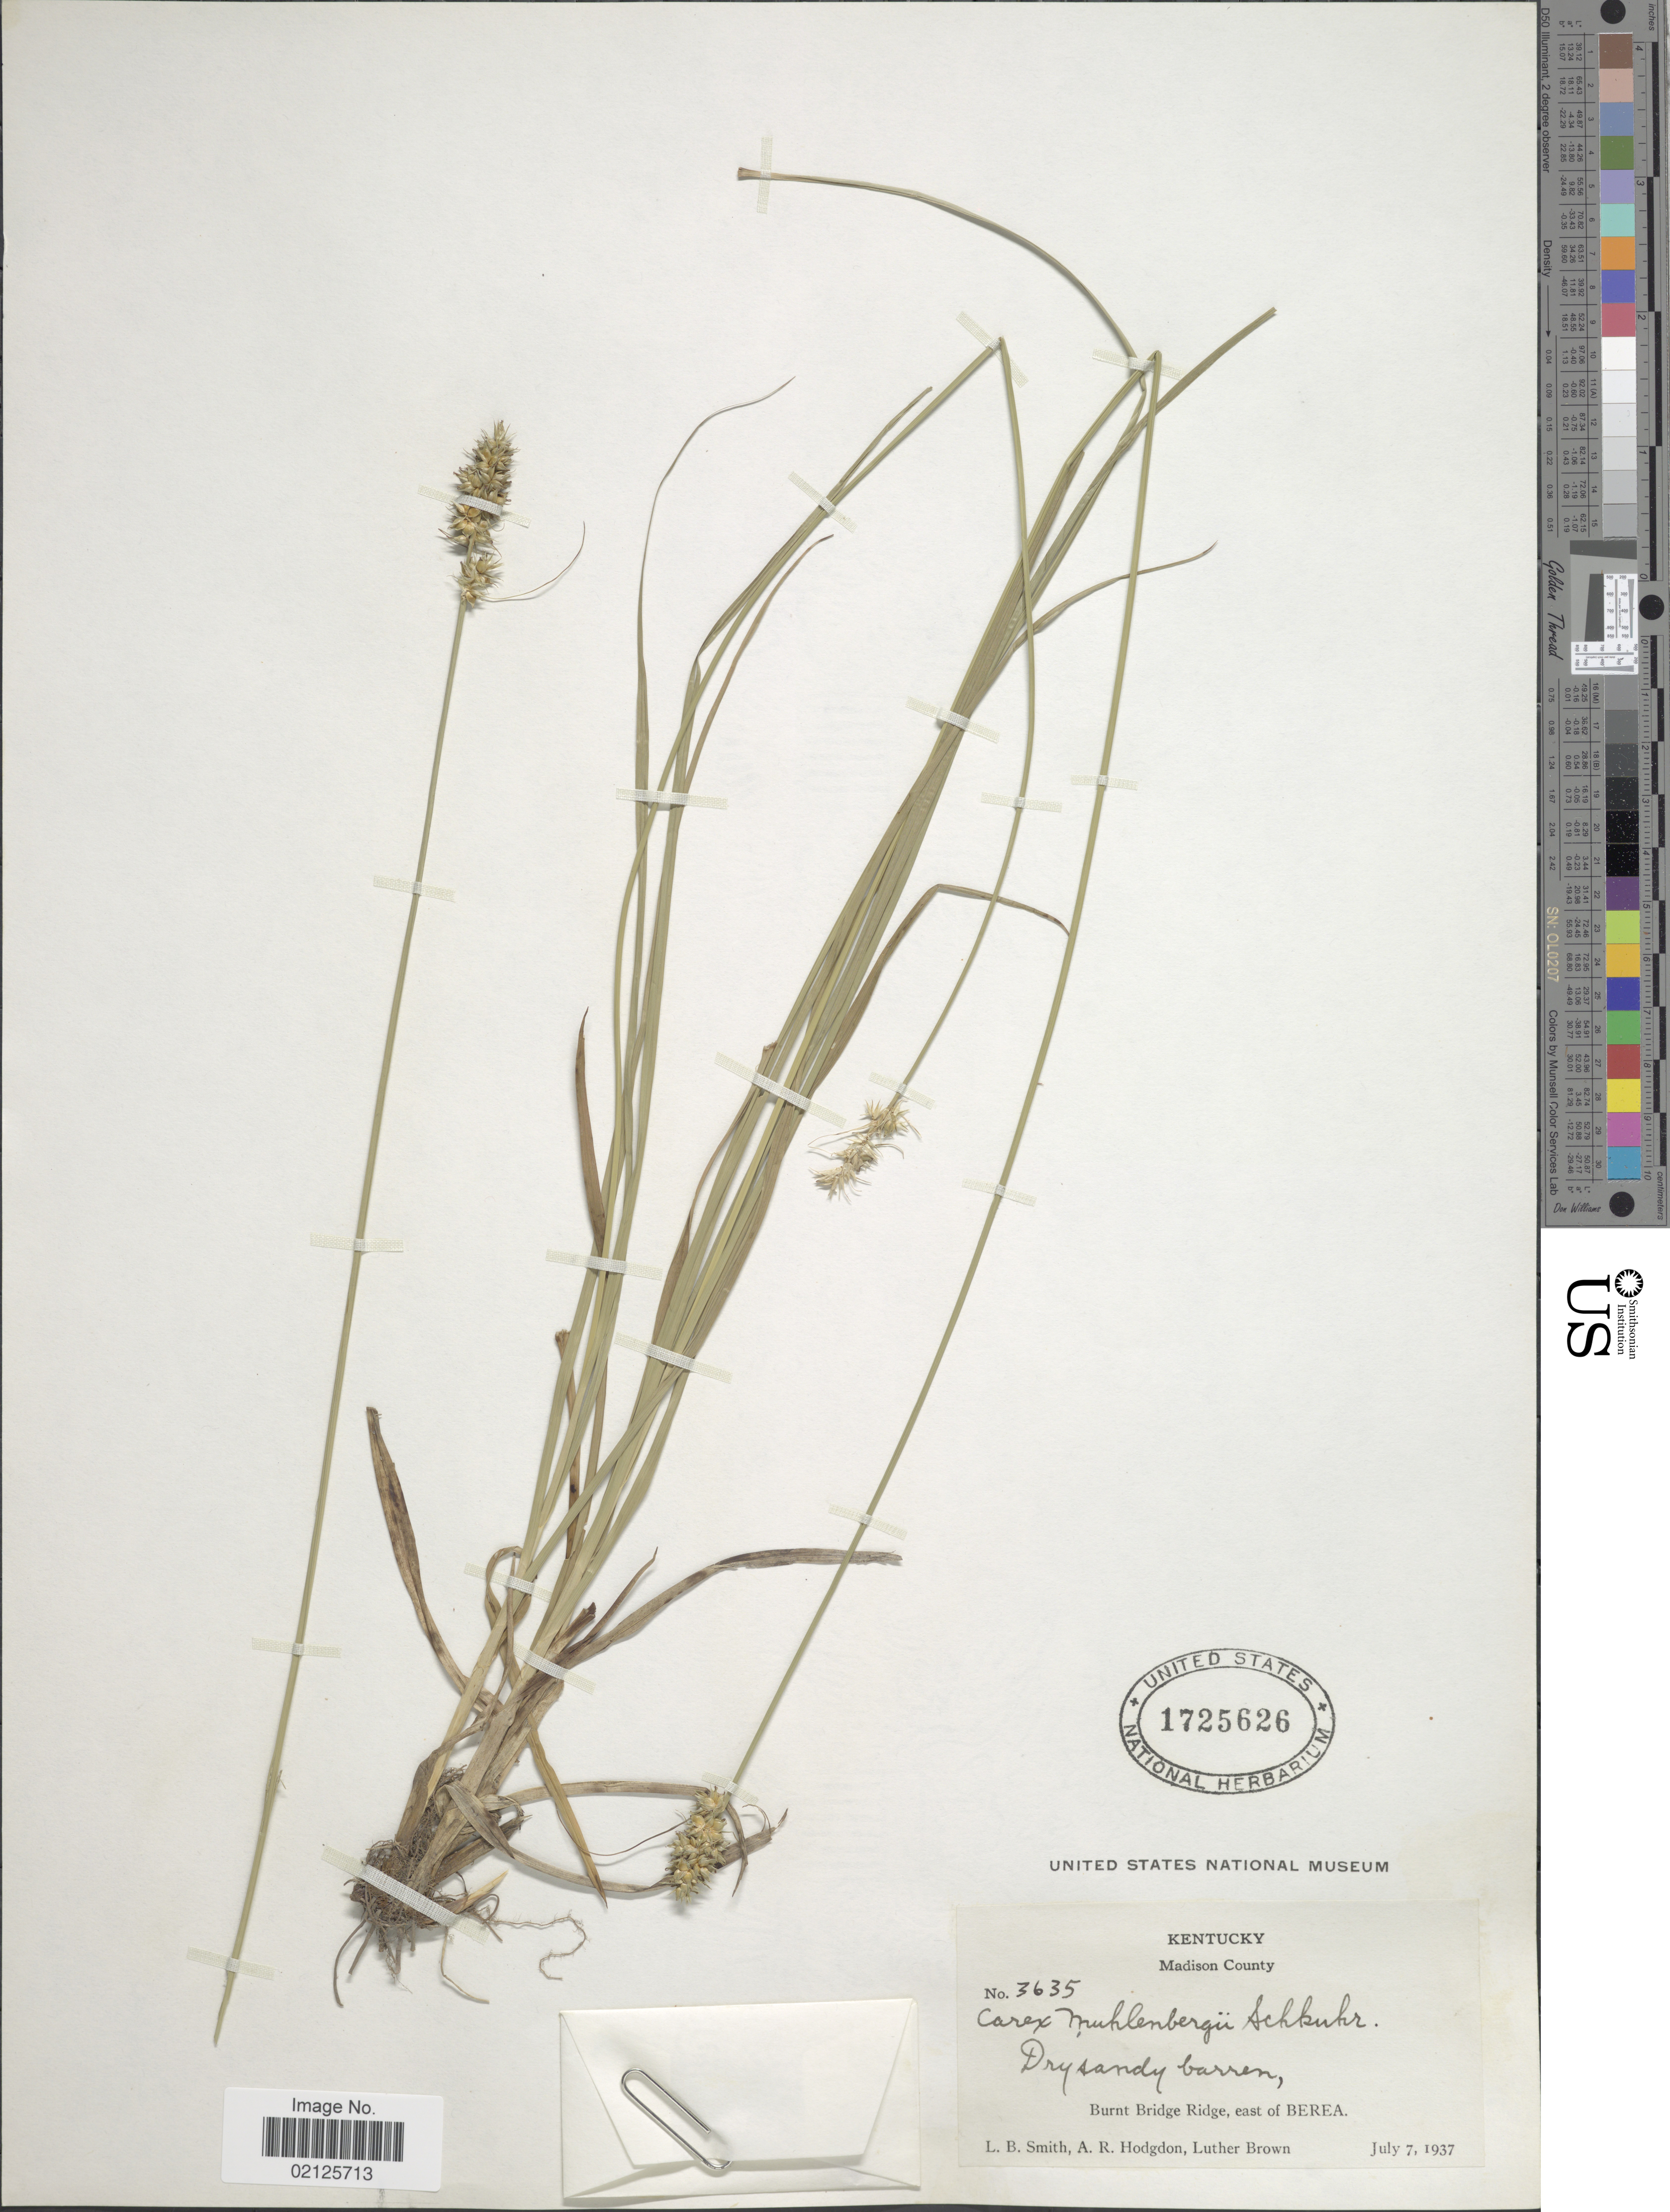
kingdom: Plantae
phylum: Tracheophyta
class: Liliopsida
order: Poales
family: Cyperaceae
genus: Carex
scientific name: Carex muehlenbergii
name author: Willd.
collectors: L. Smith, A. R. Hodgdon & L. Brown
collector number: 3635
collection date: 1937-07-07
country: United States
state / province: Kentucky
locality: Madison County, Dry sandy barren, Burnt Bridge Ridge, east of Berea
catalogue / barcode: US 1725626